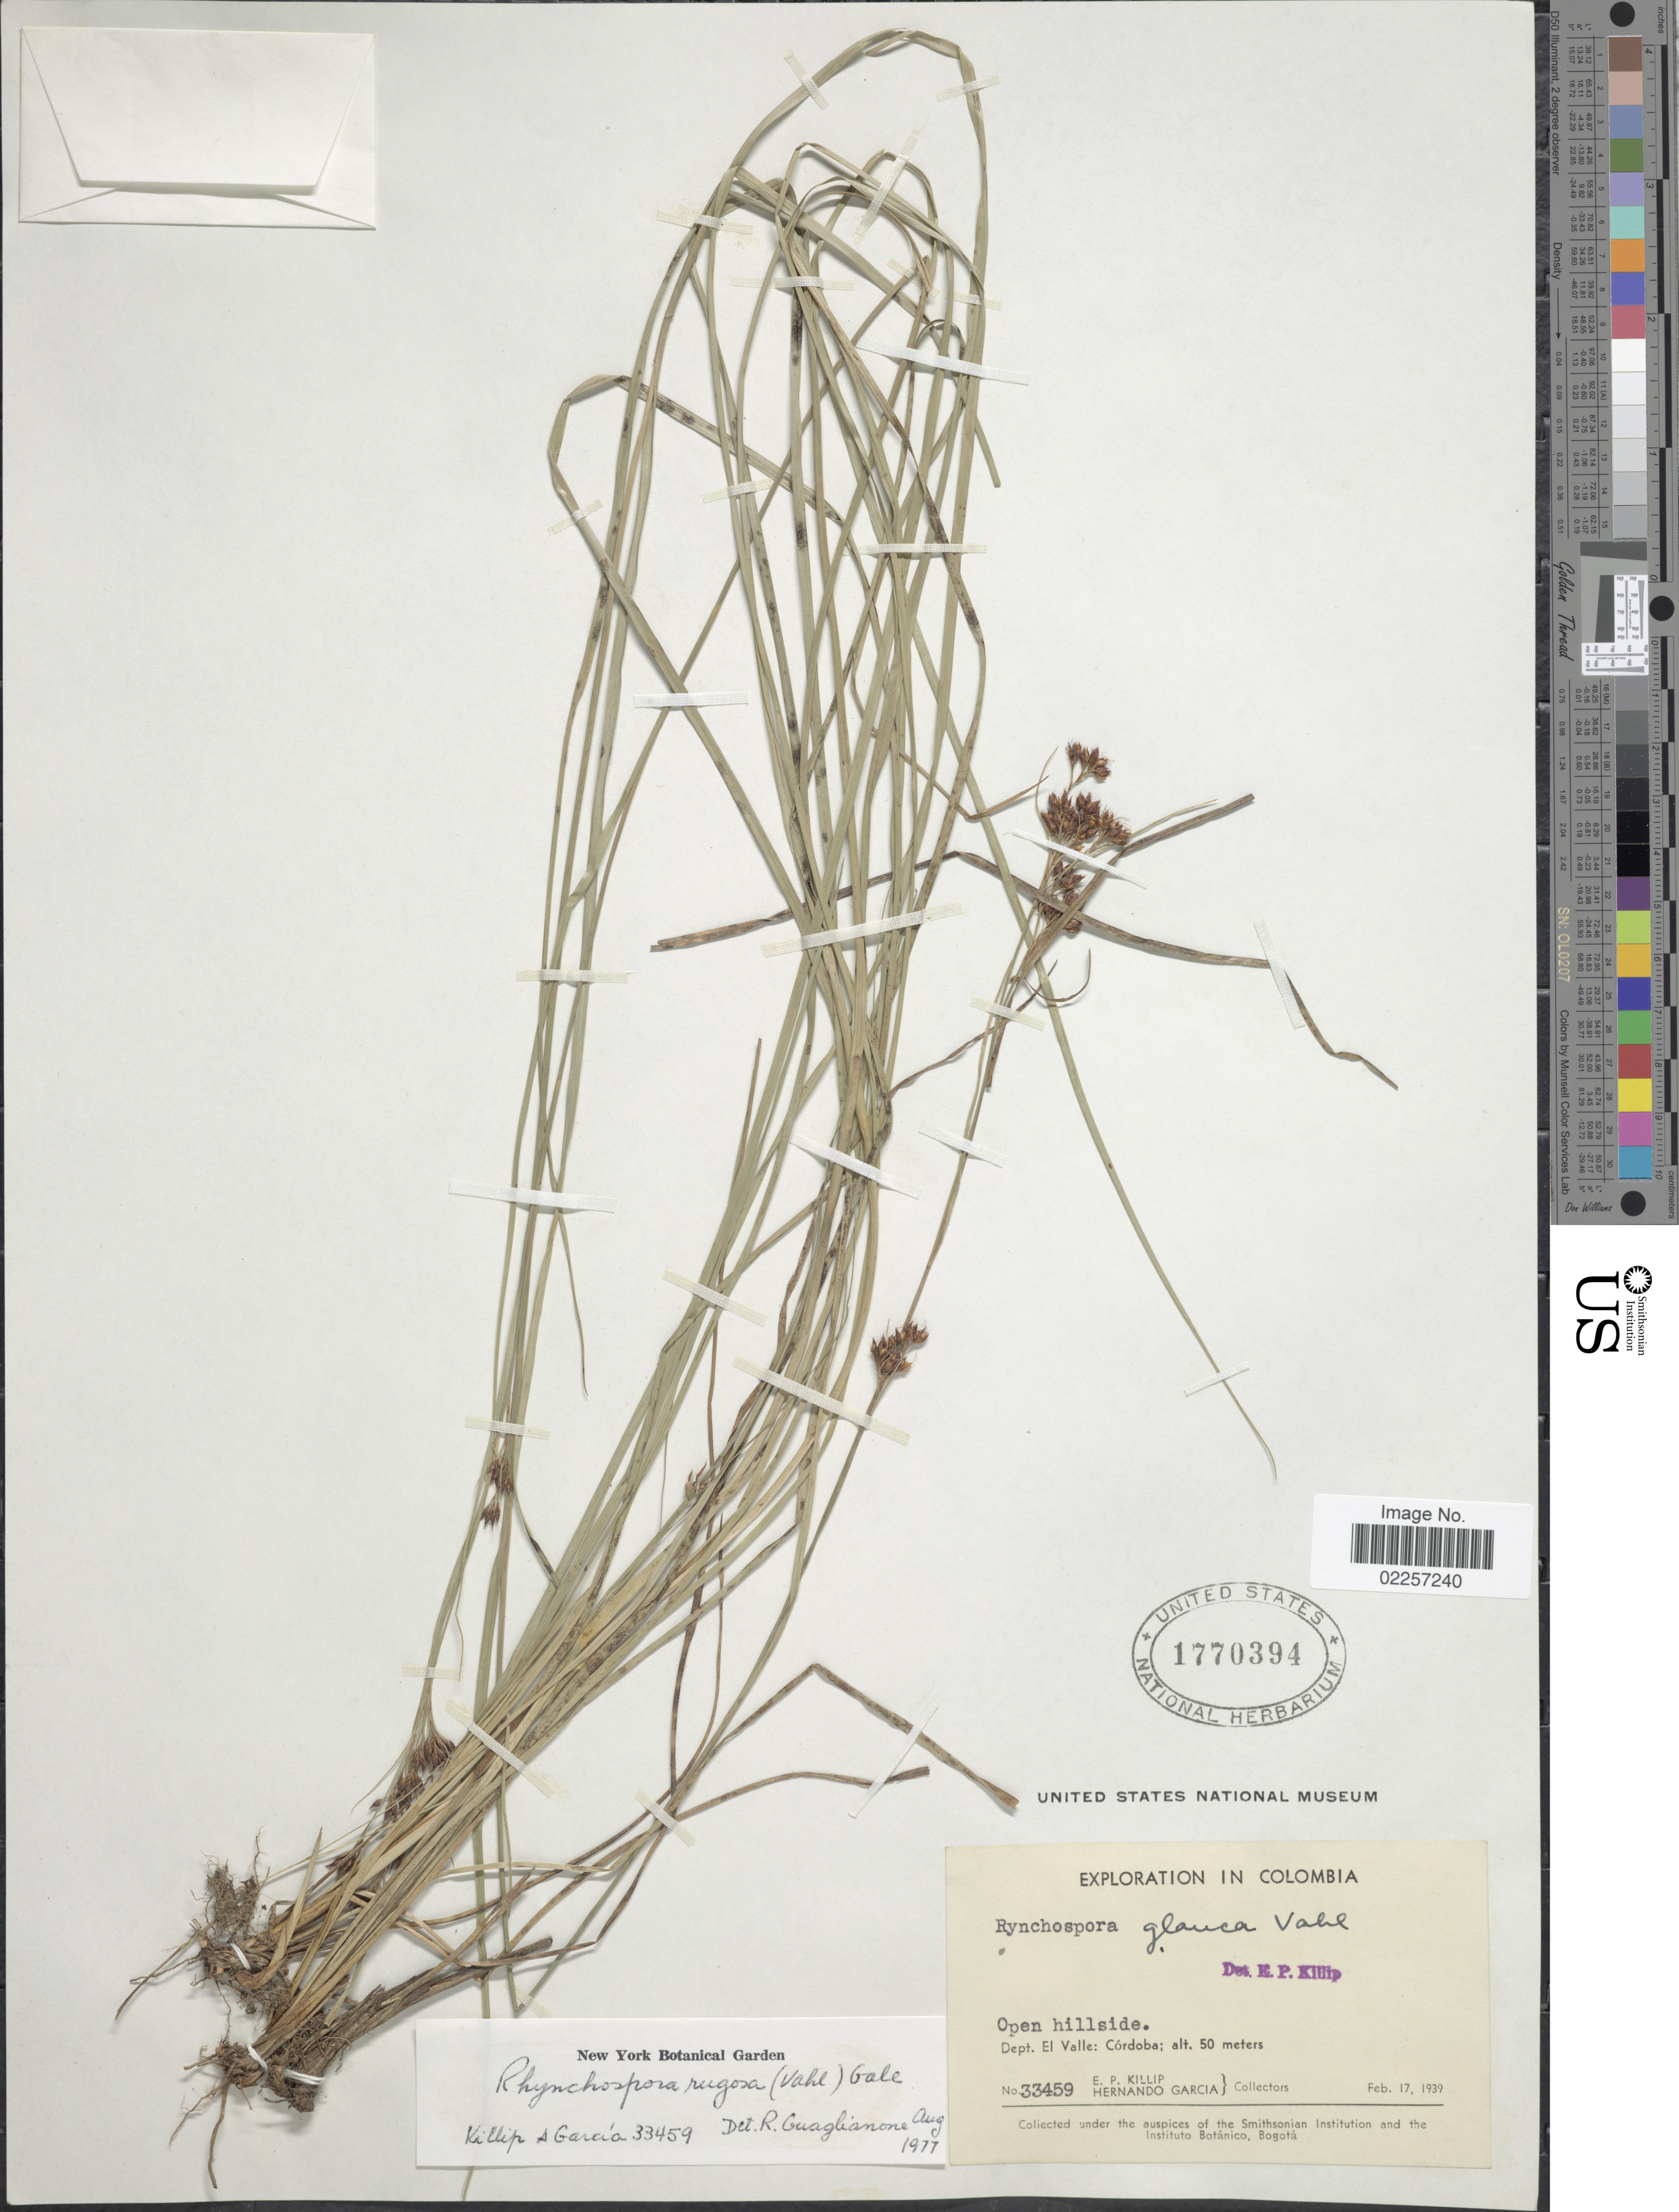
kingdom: Plantae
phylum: Tracheophyta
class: Liliopsida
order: Poales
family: Cyperaceae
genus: Rhynchospora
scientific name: Rhynchospora rugosa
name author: (Vahl) Gale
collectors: E. P. Killip & H. Garcia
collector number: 33459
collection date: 1939-02-17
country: Colombia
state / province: Valle del Cauca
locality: Open hillside, dept. El Valle: Cordoba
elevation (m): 50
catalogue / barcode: US 1770394